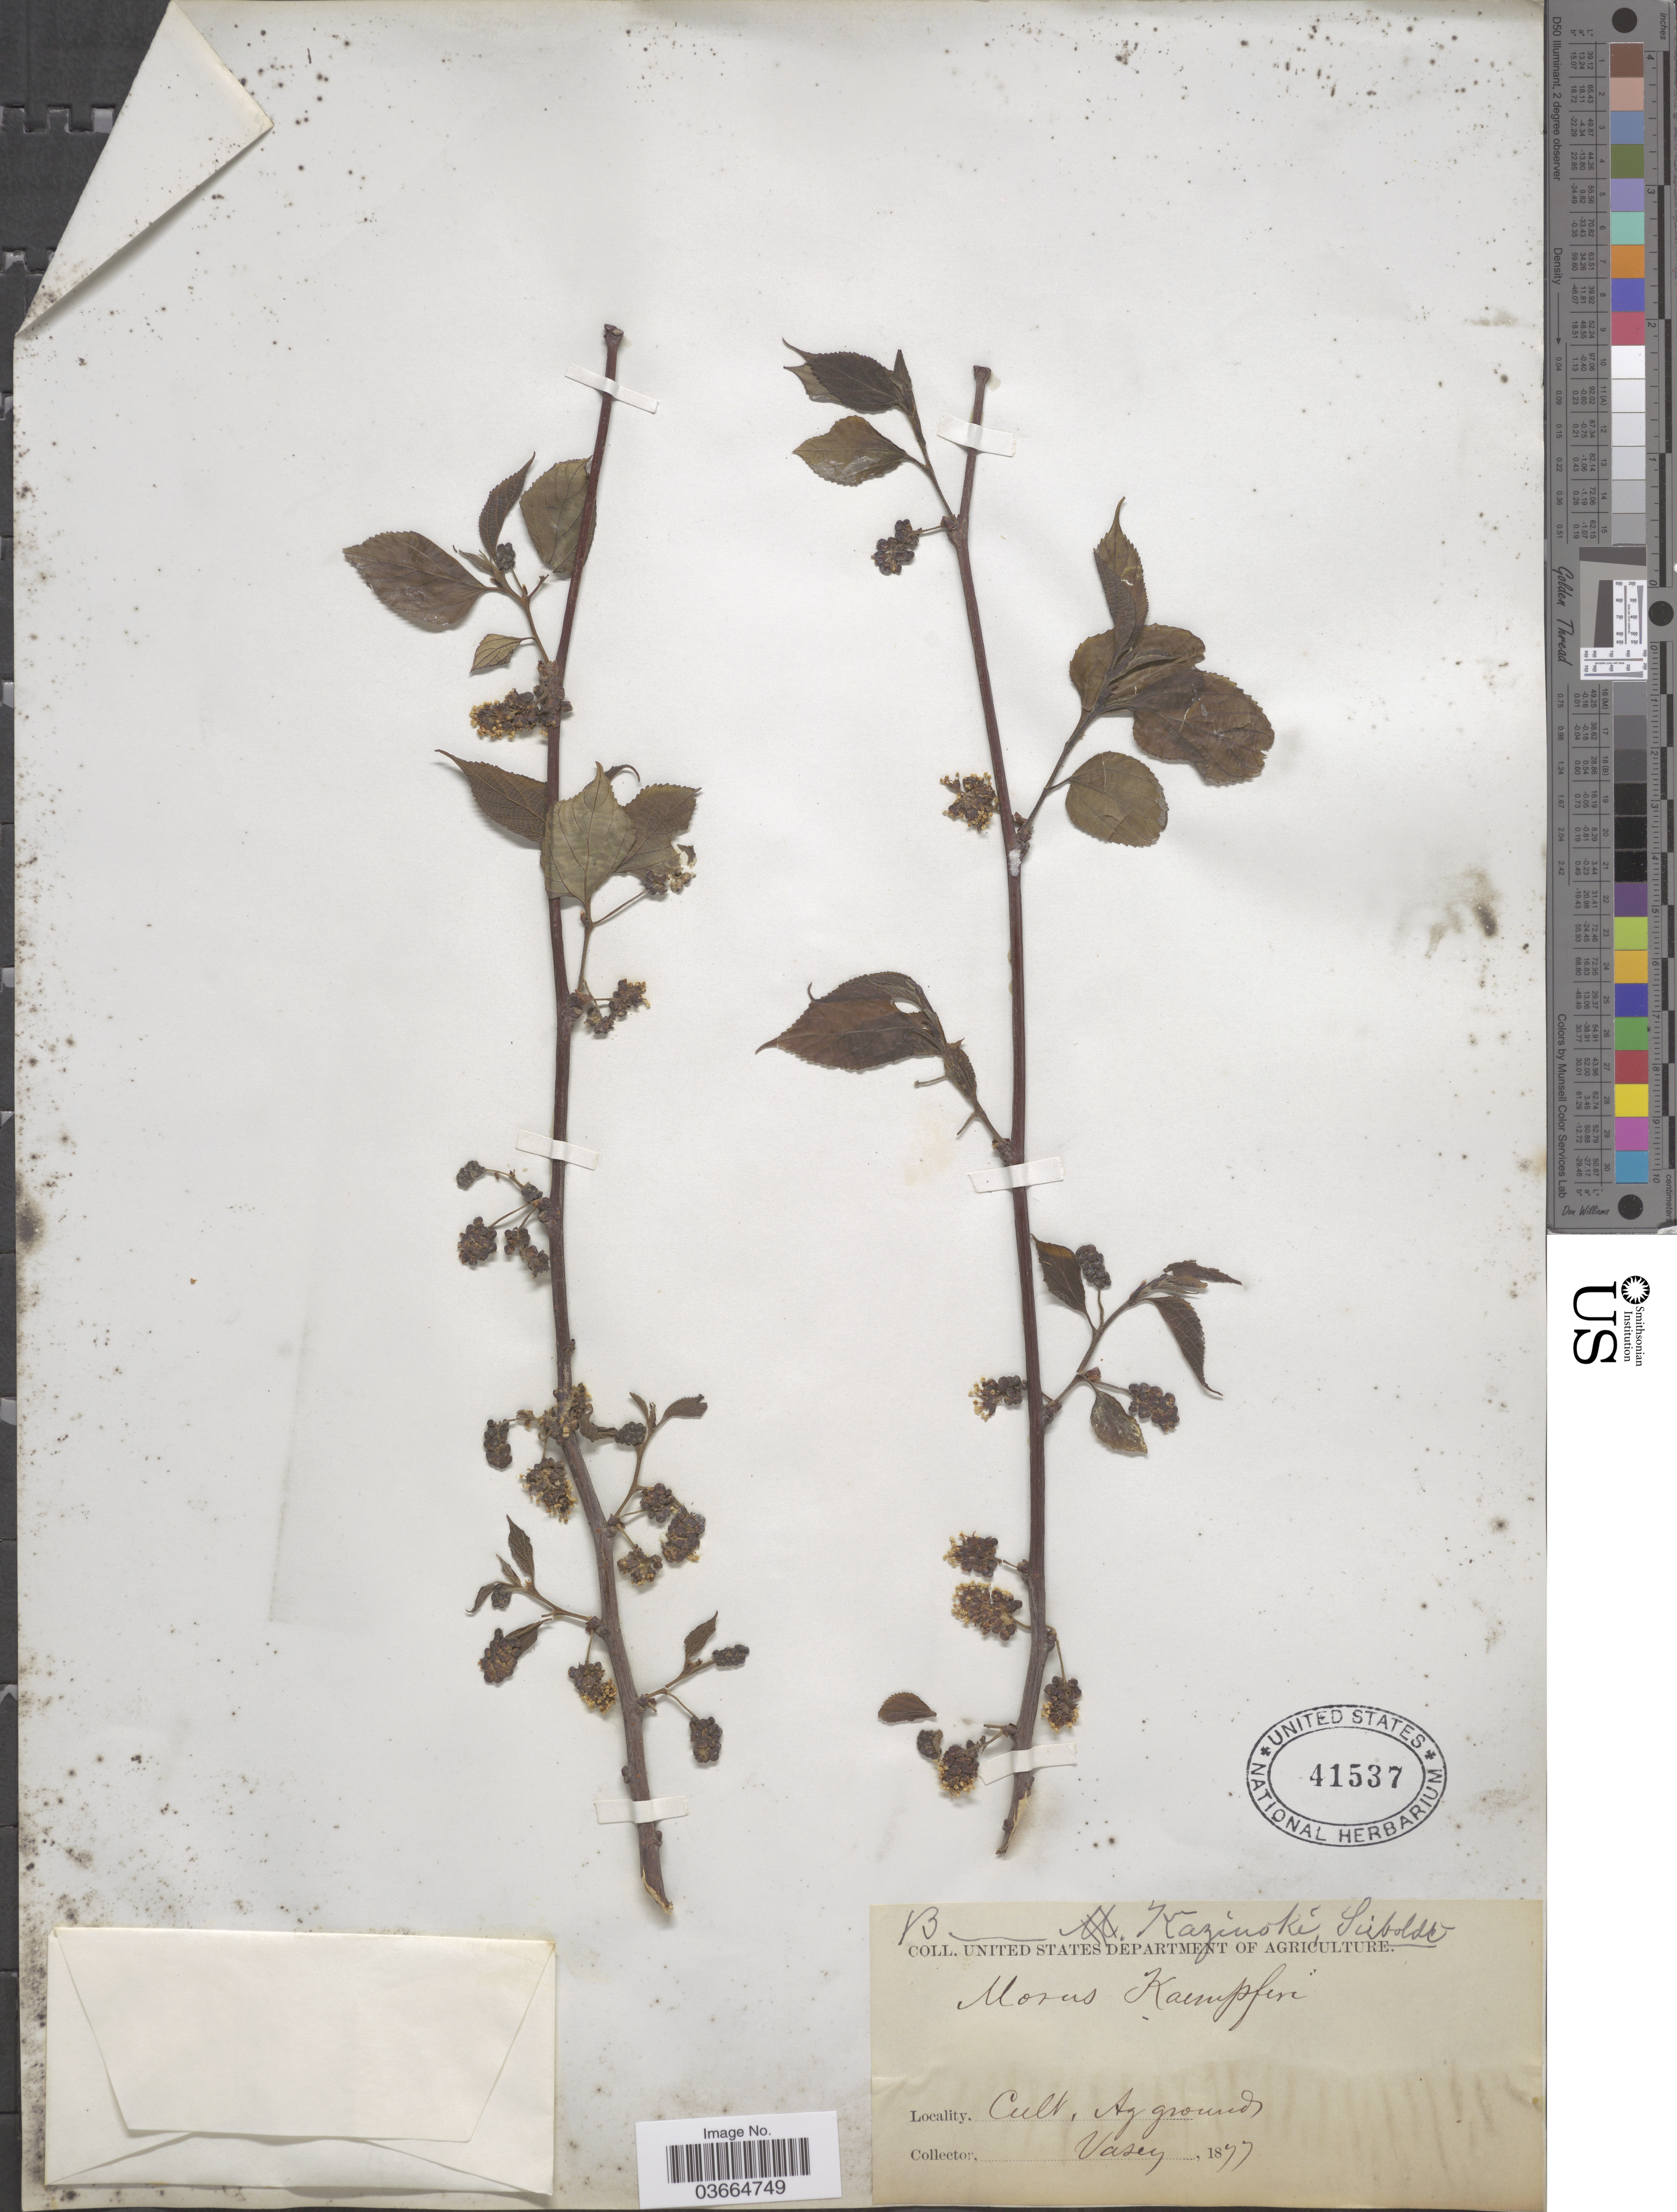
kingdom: Plantae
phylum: Tracheophyta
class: Magnoliopsida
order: Rosales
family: Moraceae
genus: Morus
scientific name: Morus kaempferi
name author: Ser.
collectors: Vasey, --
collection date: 1877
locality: Cult. Ag. grounds.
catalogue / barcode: US 41537